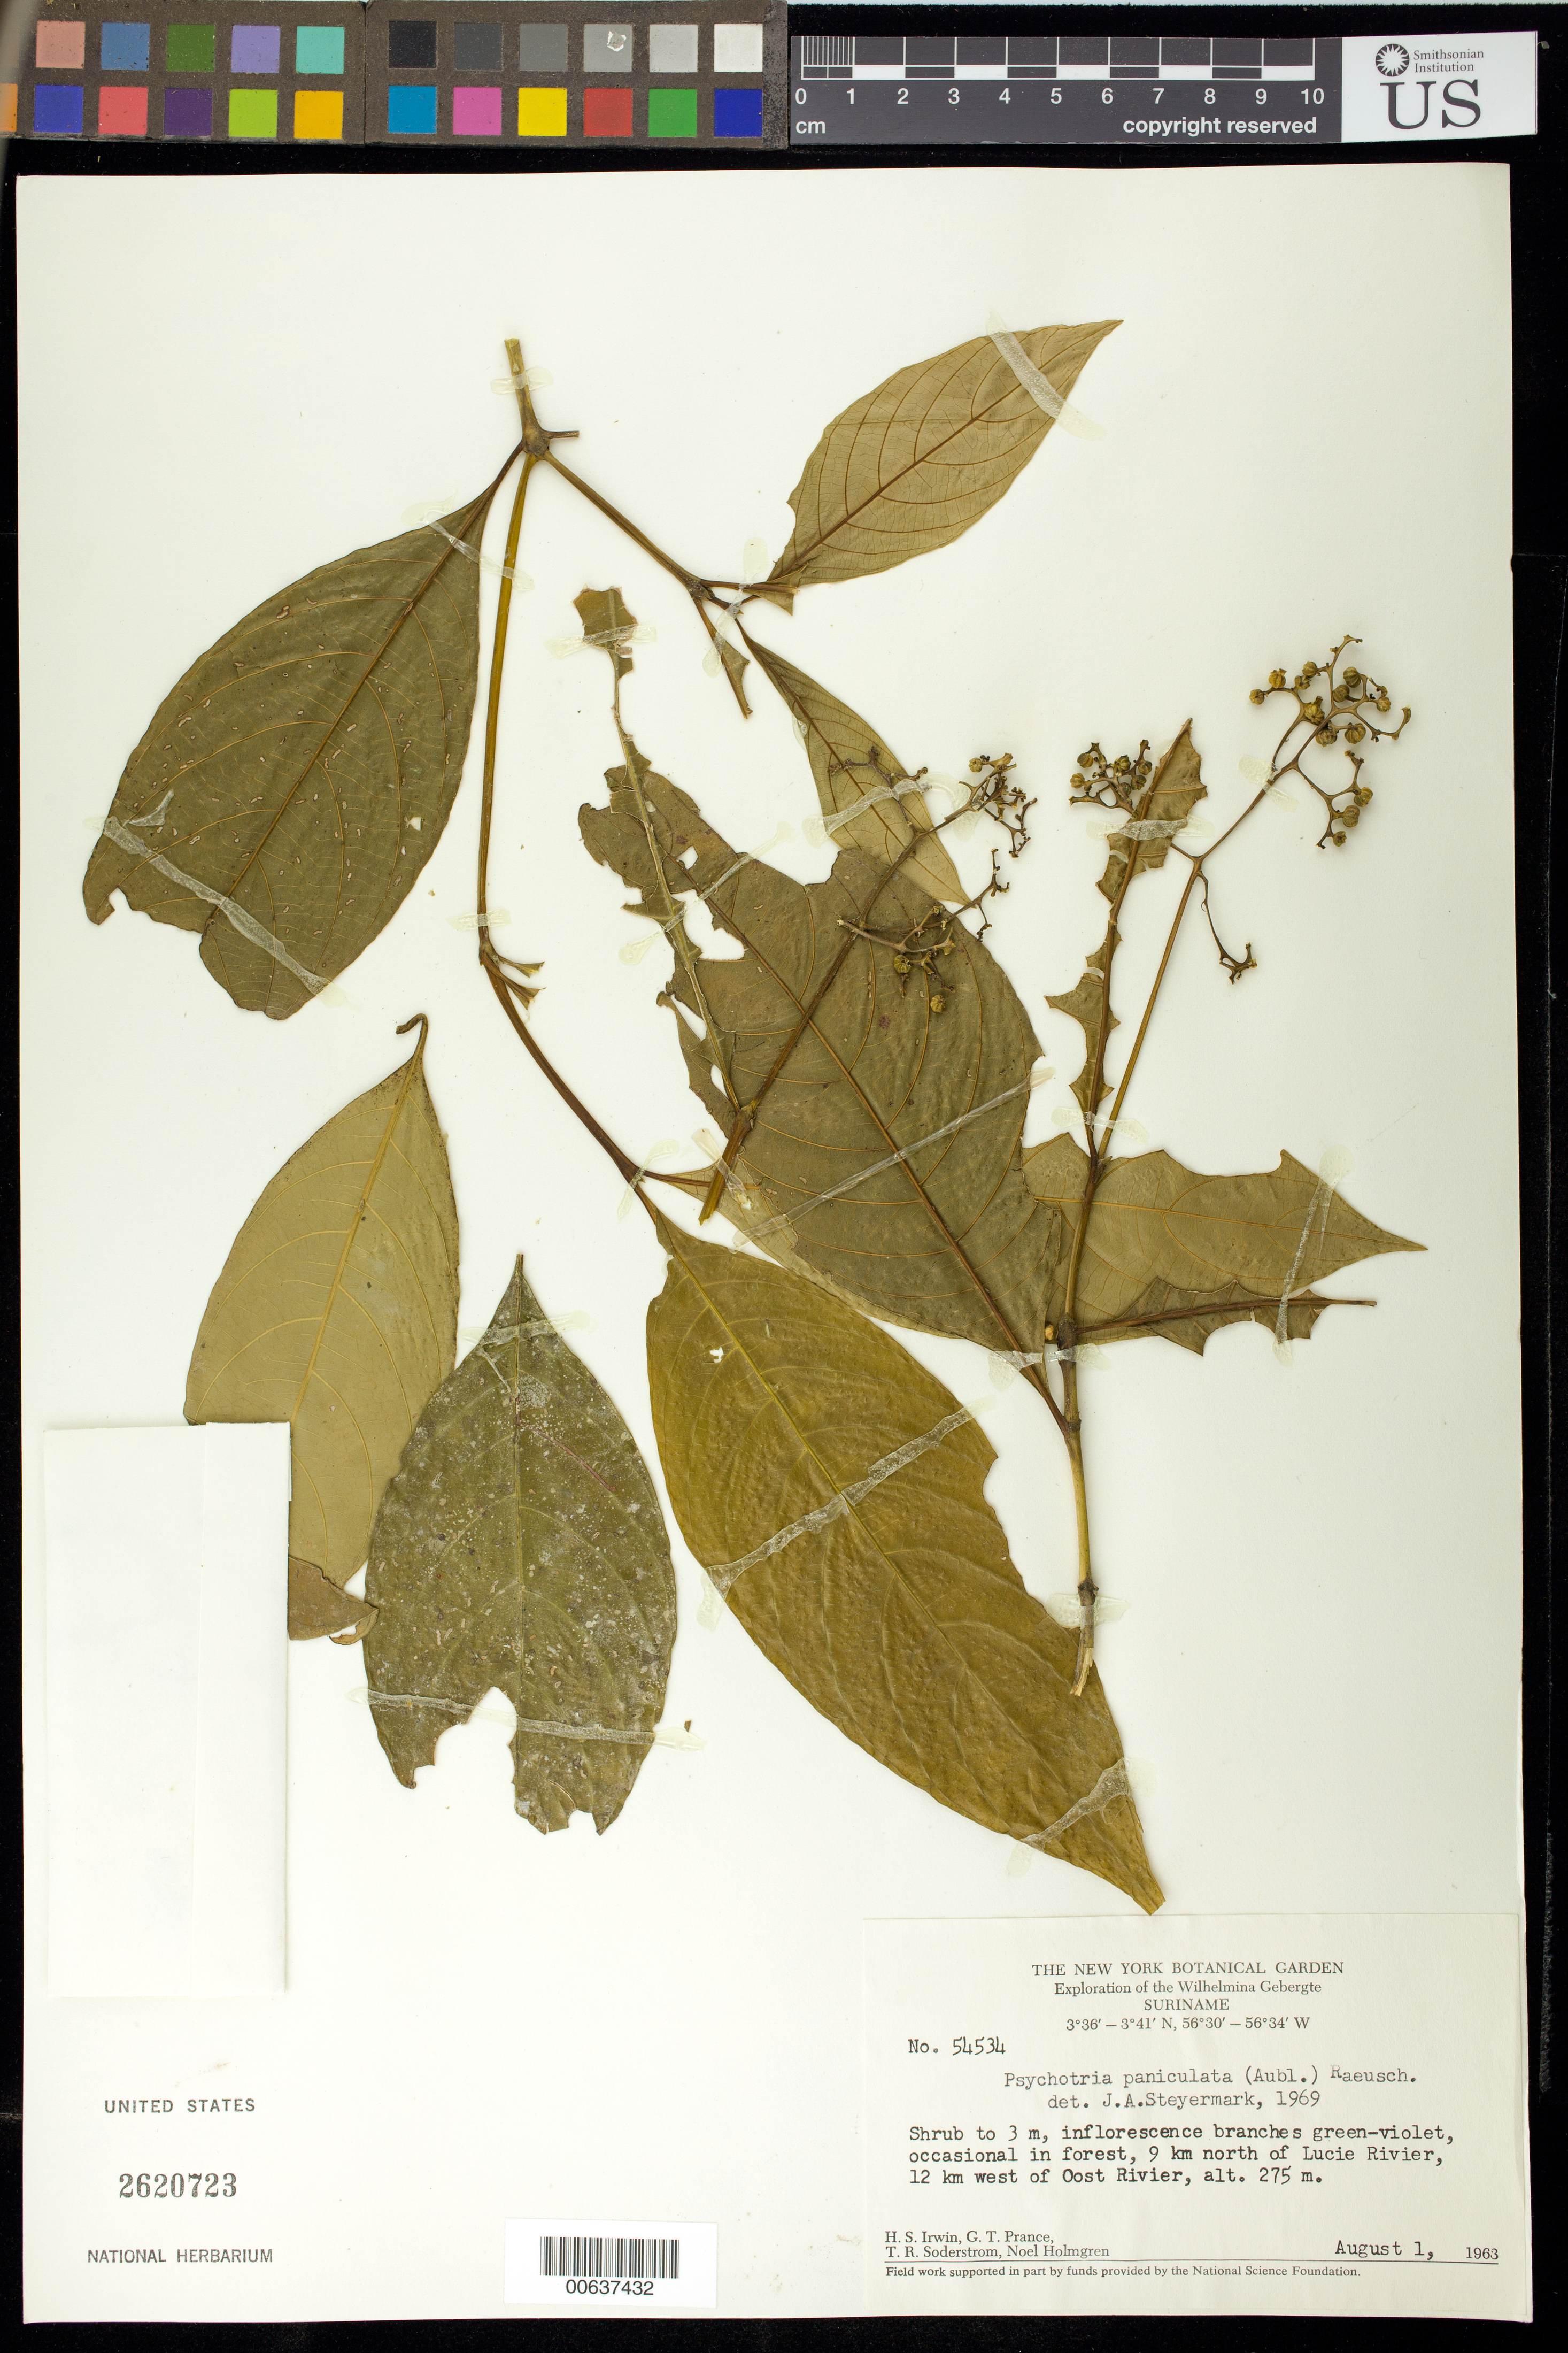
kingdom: Plantae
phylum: Tracheophyta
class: Magnoliopsida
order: Gentianales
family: Rubiaceae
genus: Palicourea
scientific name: Palicourea aubletii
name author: Delprete & J.H. Kirkbr.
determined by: Kirkbride, J. H., Jr.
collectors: H. Irwin, G. T. Prance, T. R. Soderstrom & N. H. Holmgren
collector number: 54534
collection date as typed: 1-Aug-63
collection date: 1963-08-01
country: Suriname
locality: Lucie R., 9 km N of and 12 km W of Oost R., Wilhelmina Gebergte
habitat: Forest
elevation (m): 275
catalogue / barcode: US 2620723